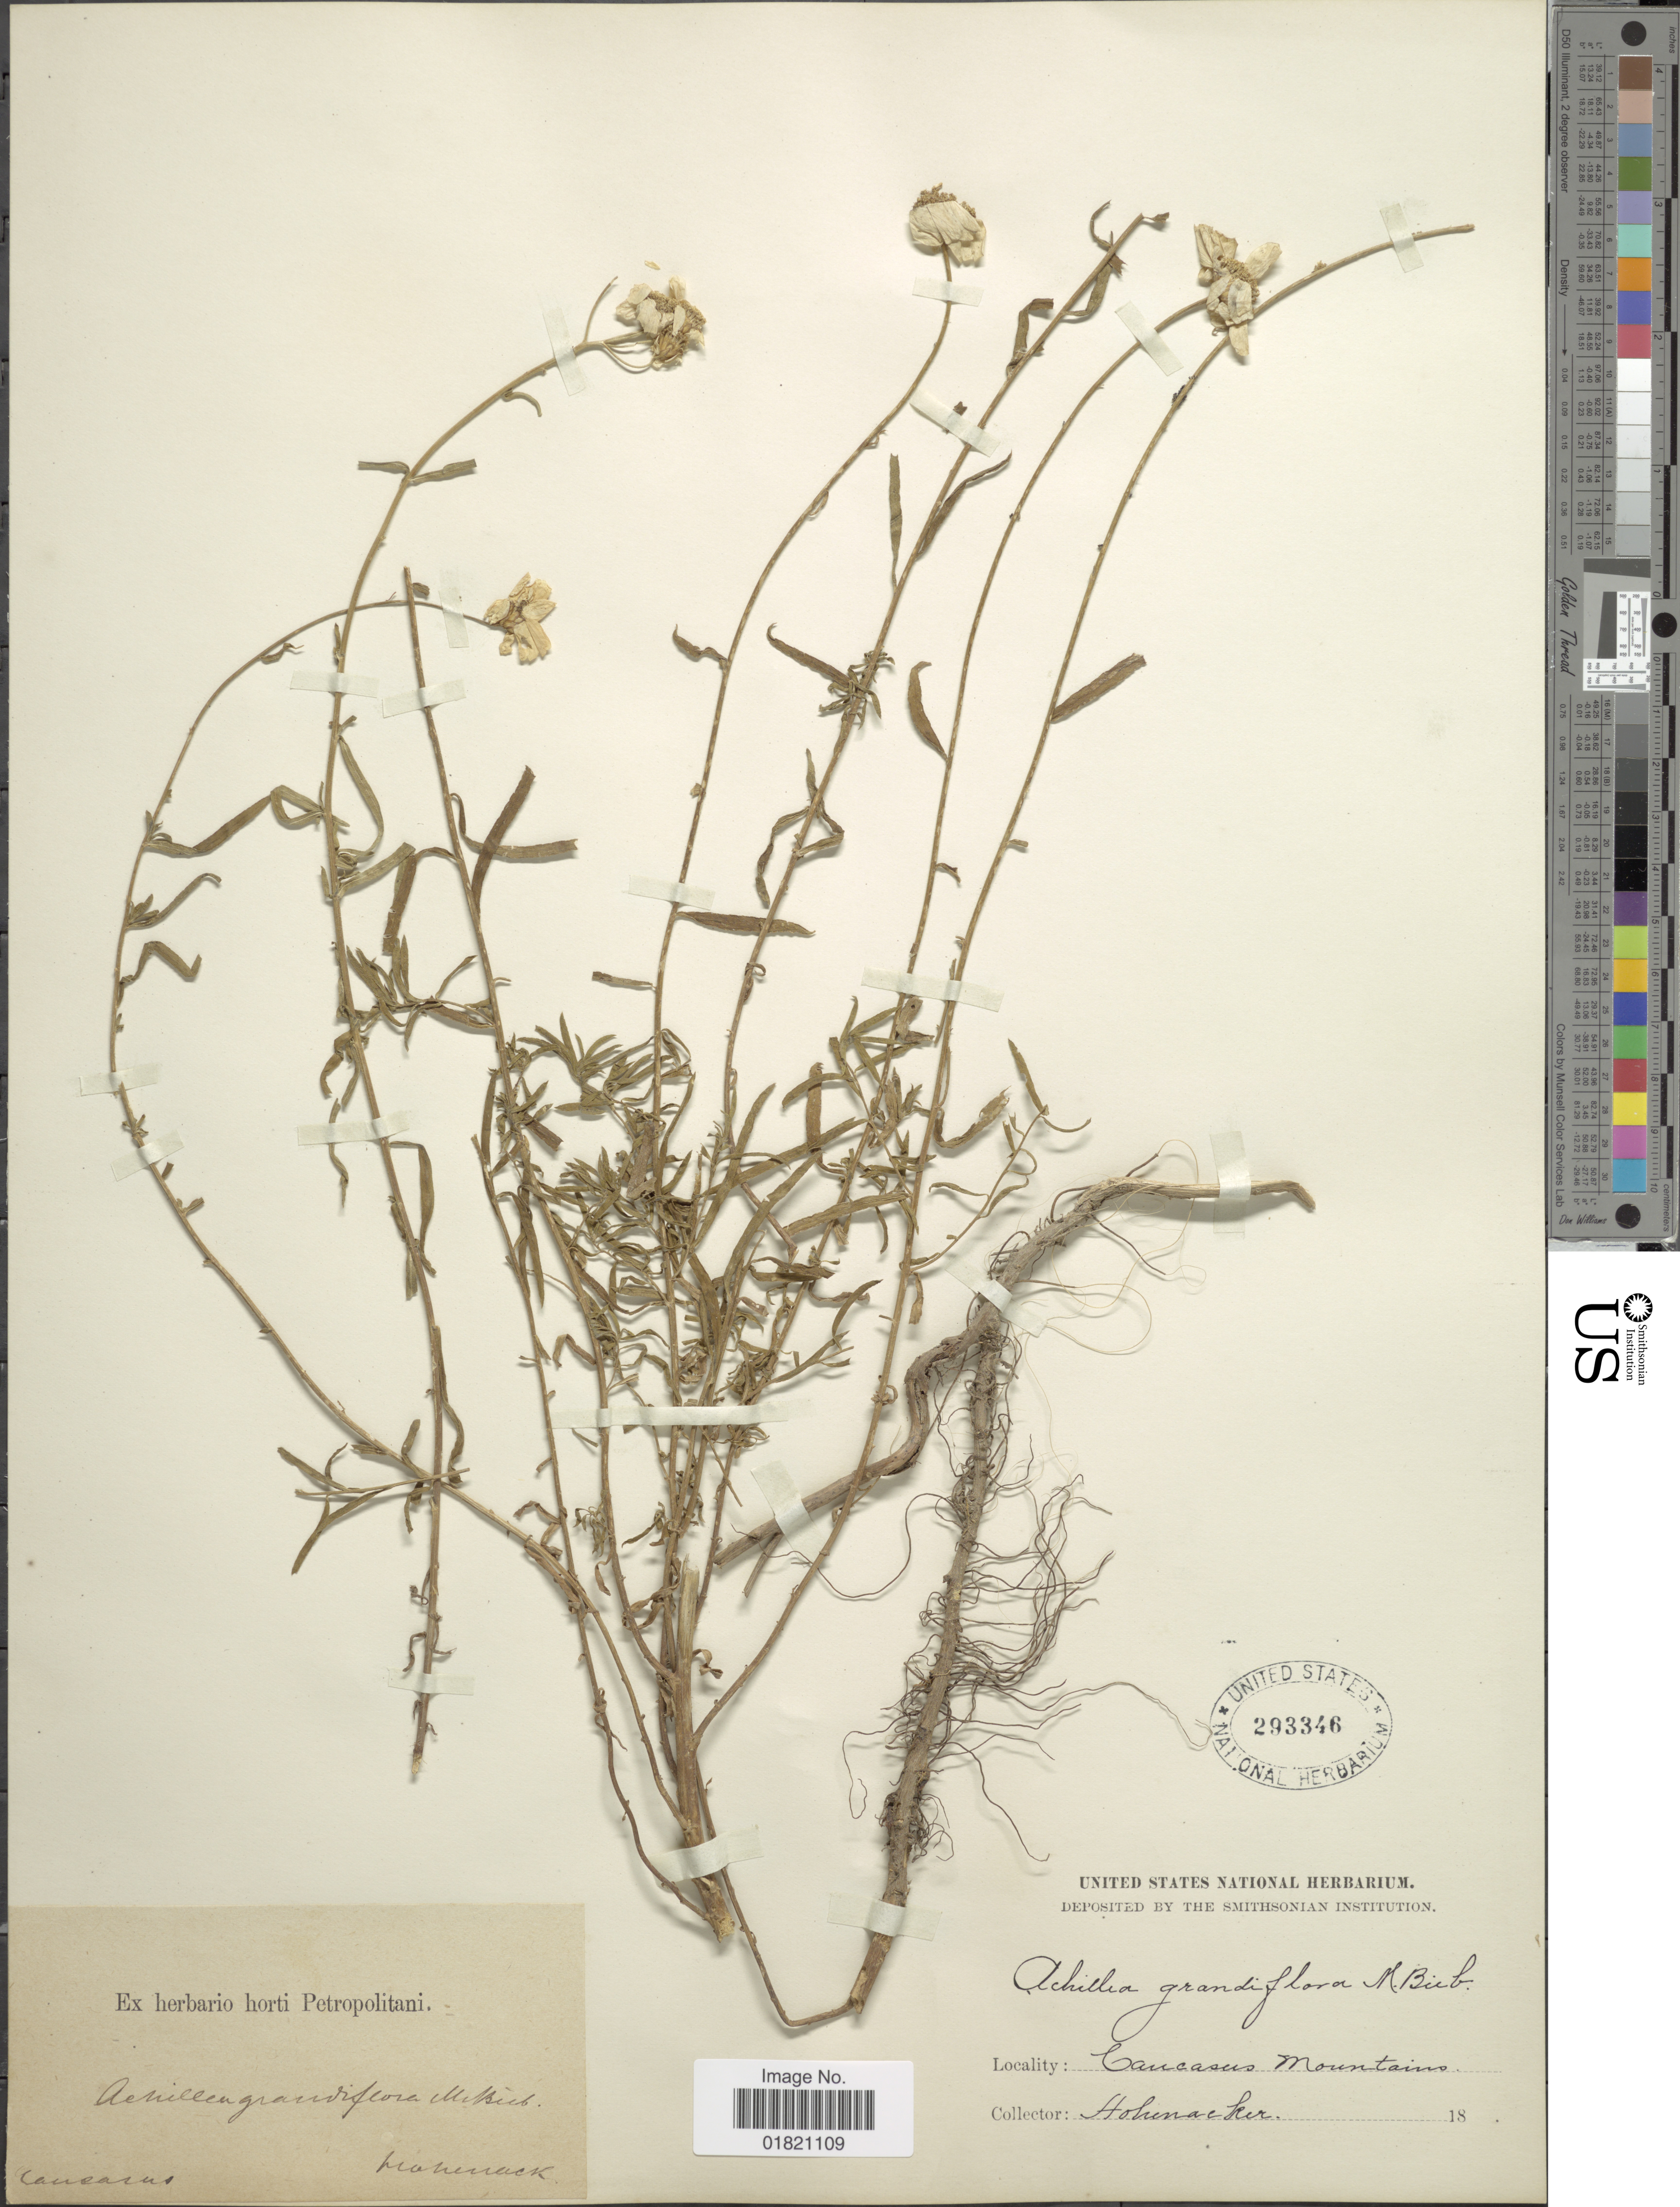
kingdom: Plantae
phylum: Tracheophyta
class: Magnoliopsida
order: Asterales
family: Asteraceae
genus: Achillea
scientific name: Achillea grandiflora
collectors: Hohenacker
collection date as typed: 18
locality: Caucasus Mts.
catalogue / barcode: US 293346